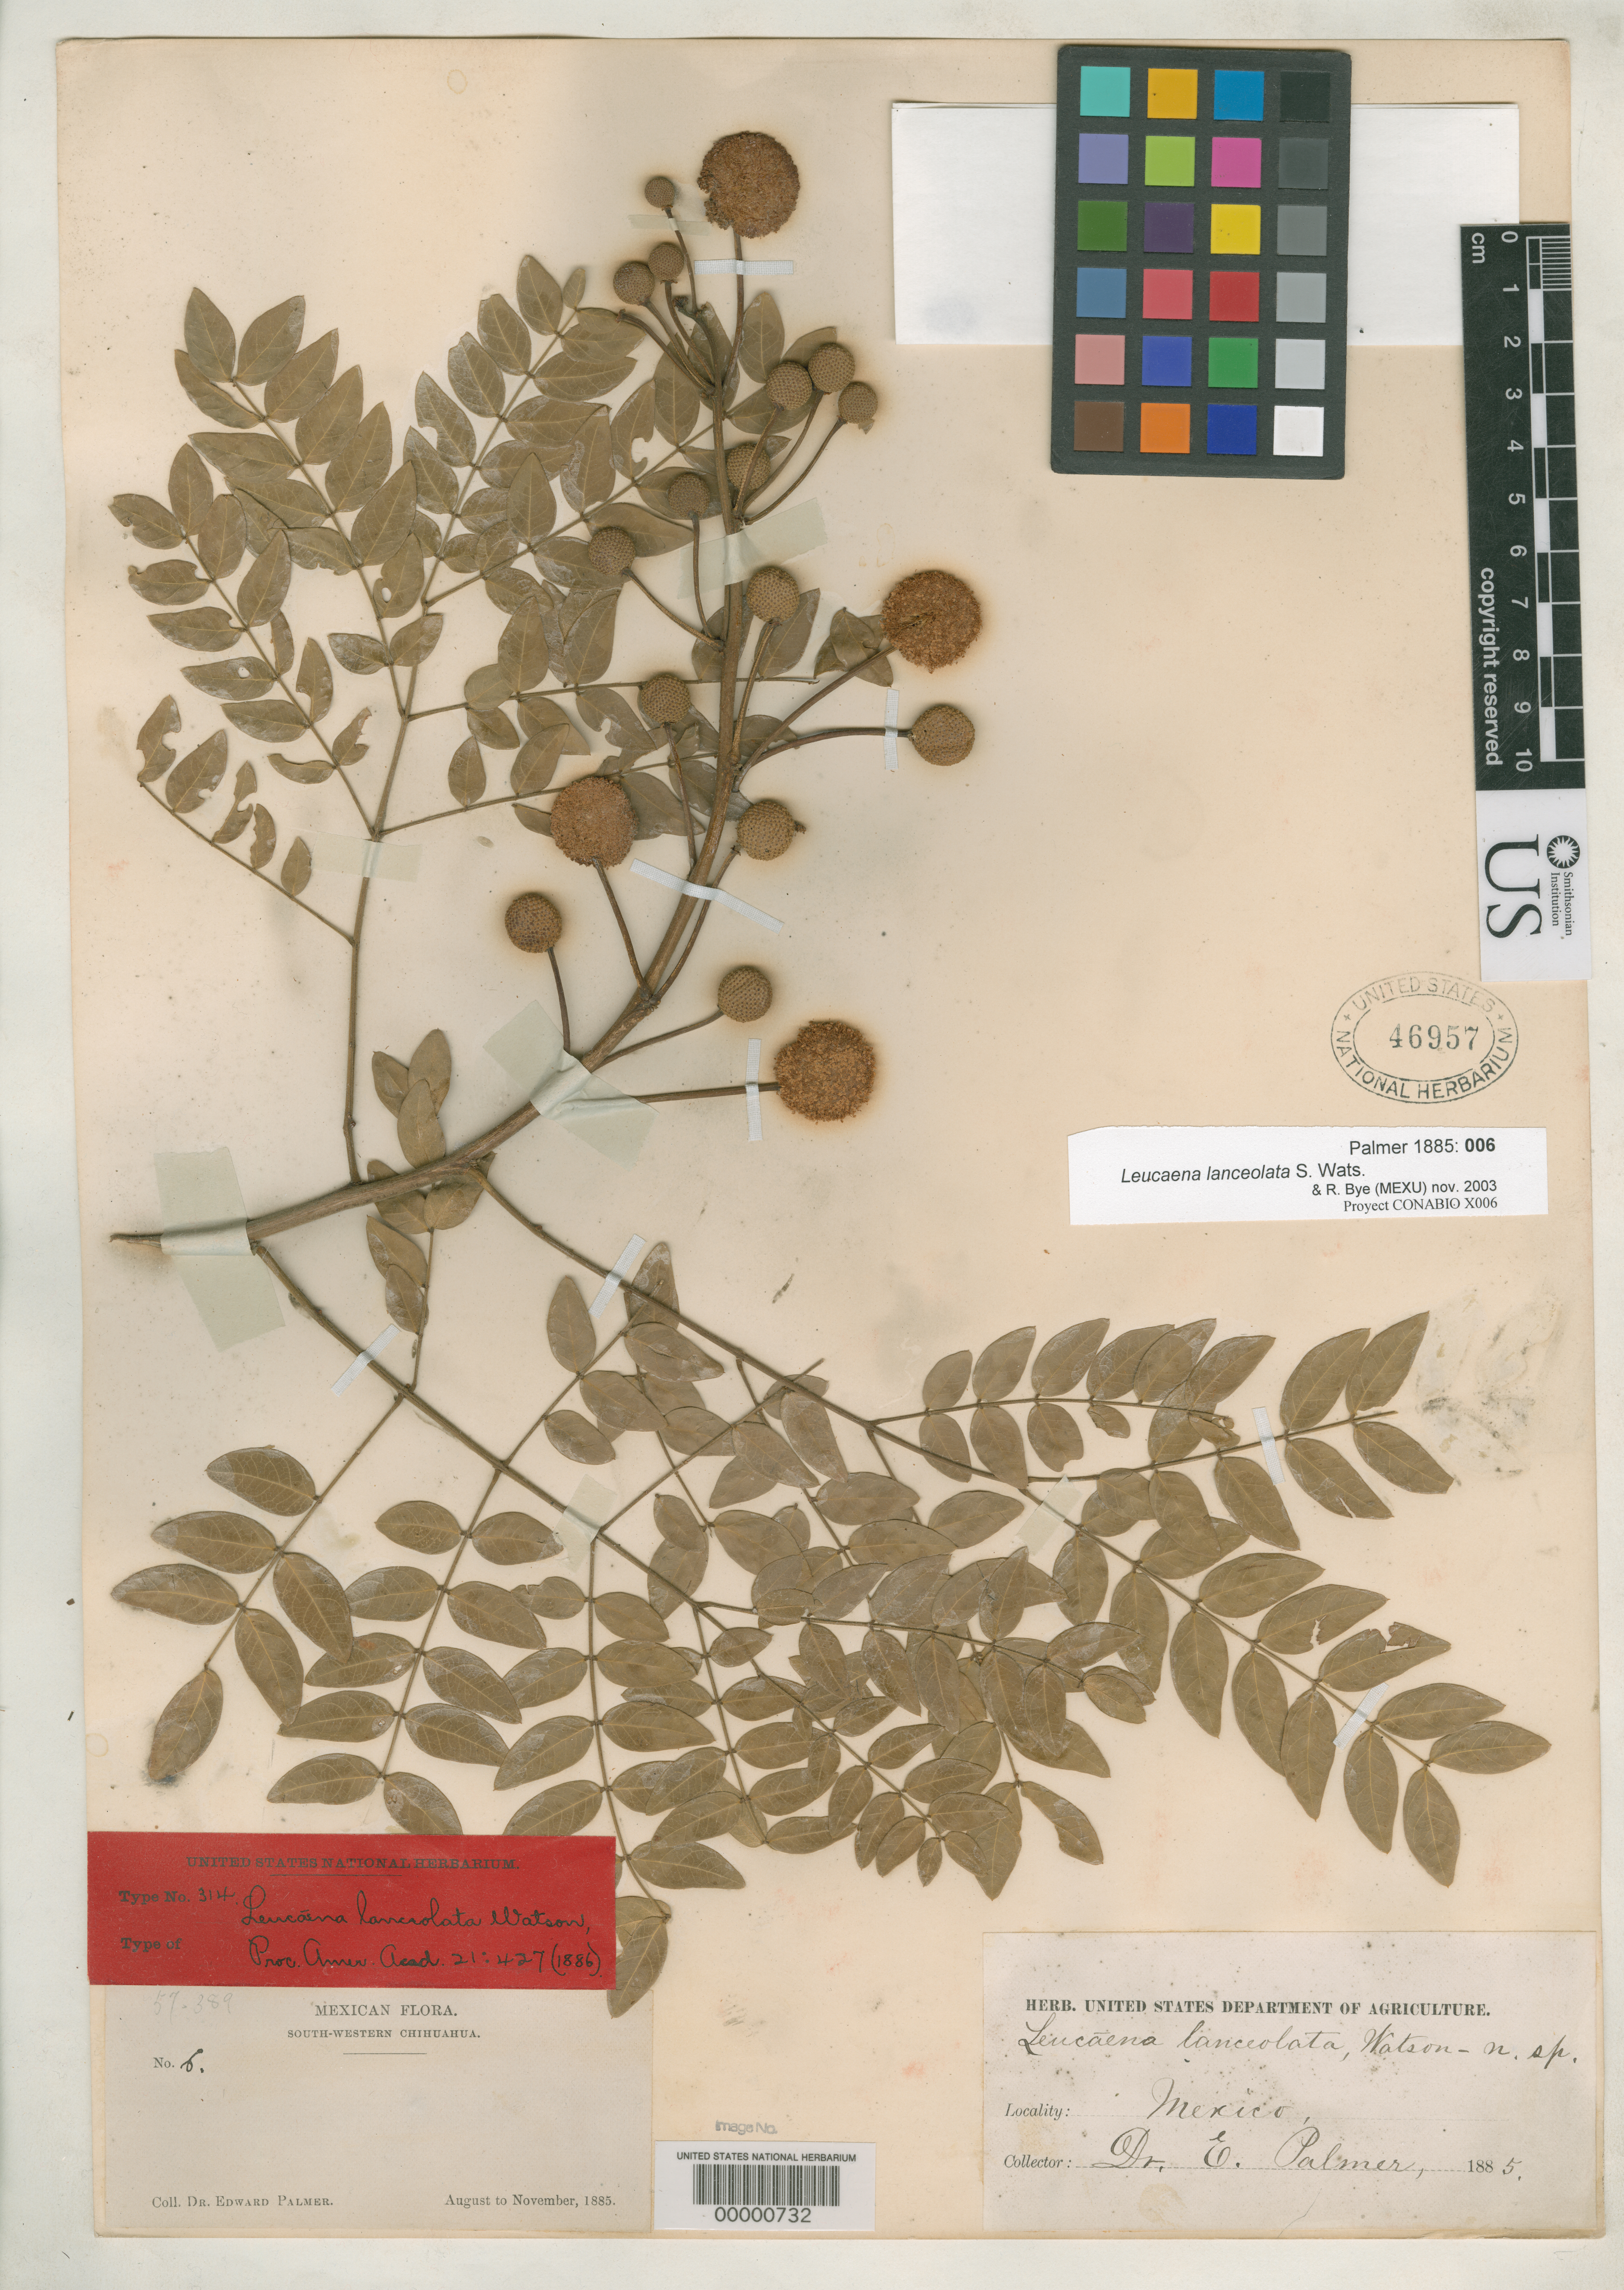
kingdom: Plantae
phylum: Tracheophyta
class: Magnoliopsida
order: Fabales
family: Fabaceae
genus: Leucaena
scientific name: Leucaena lanceolata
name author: S. Watson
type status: Isotype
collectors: E. Palmer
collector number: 6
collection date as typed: Aug 1885 to -- Nov 1885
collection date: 1885-08/1885-11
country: Mexico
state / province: Chihuahua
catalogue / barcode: US 46957